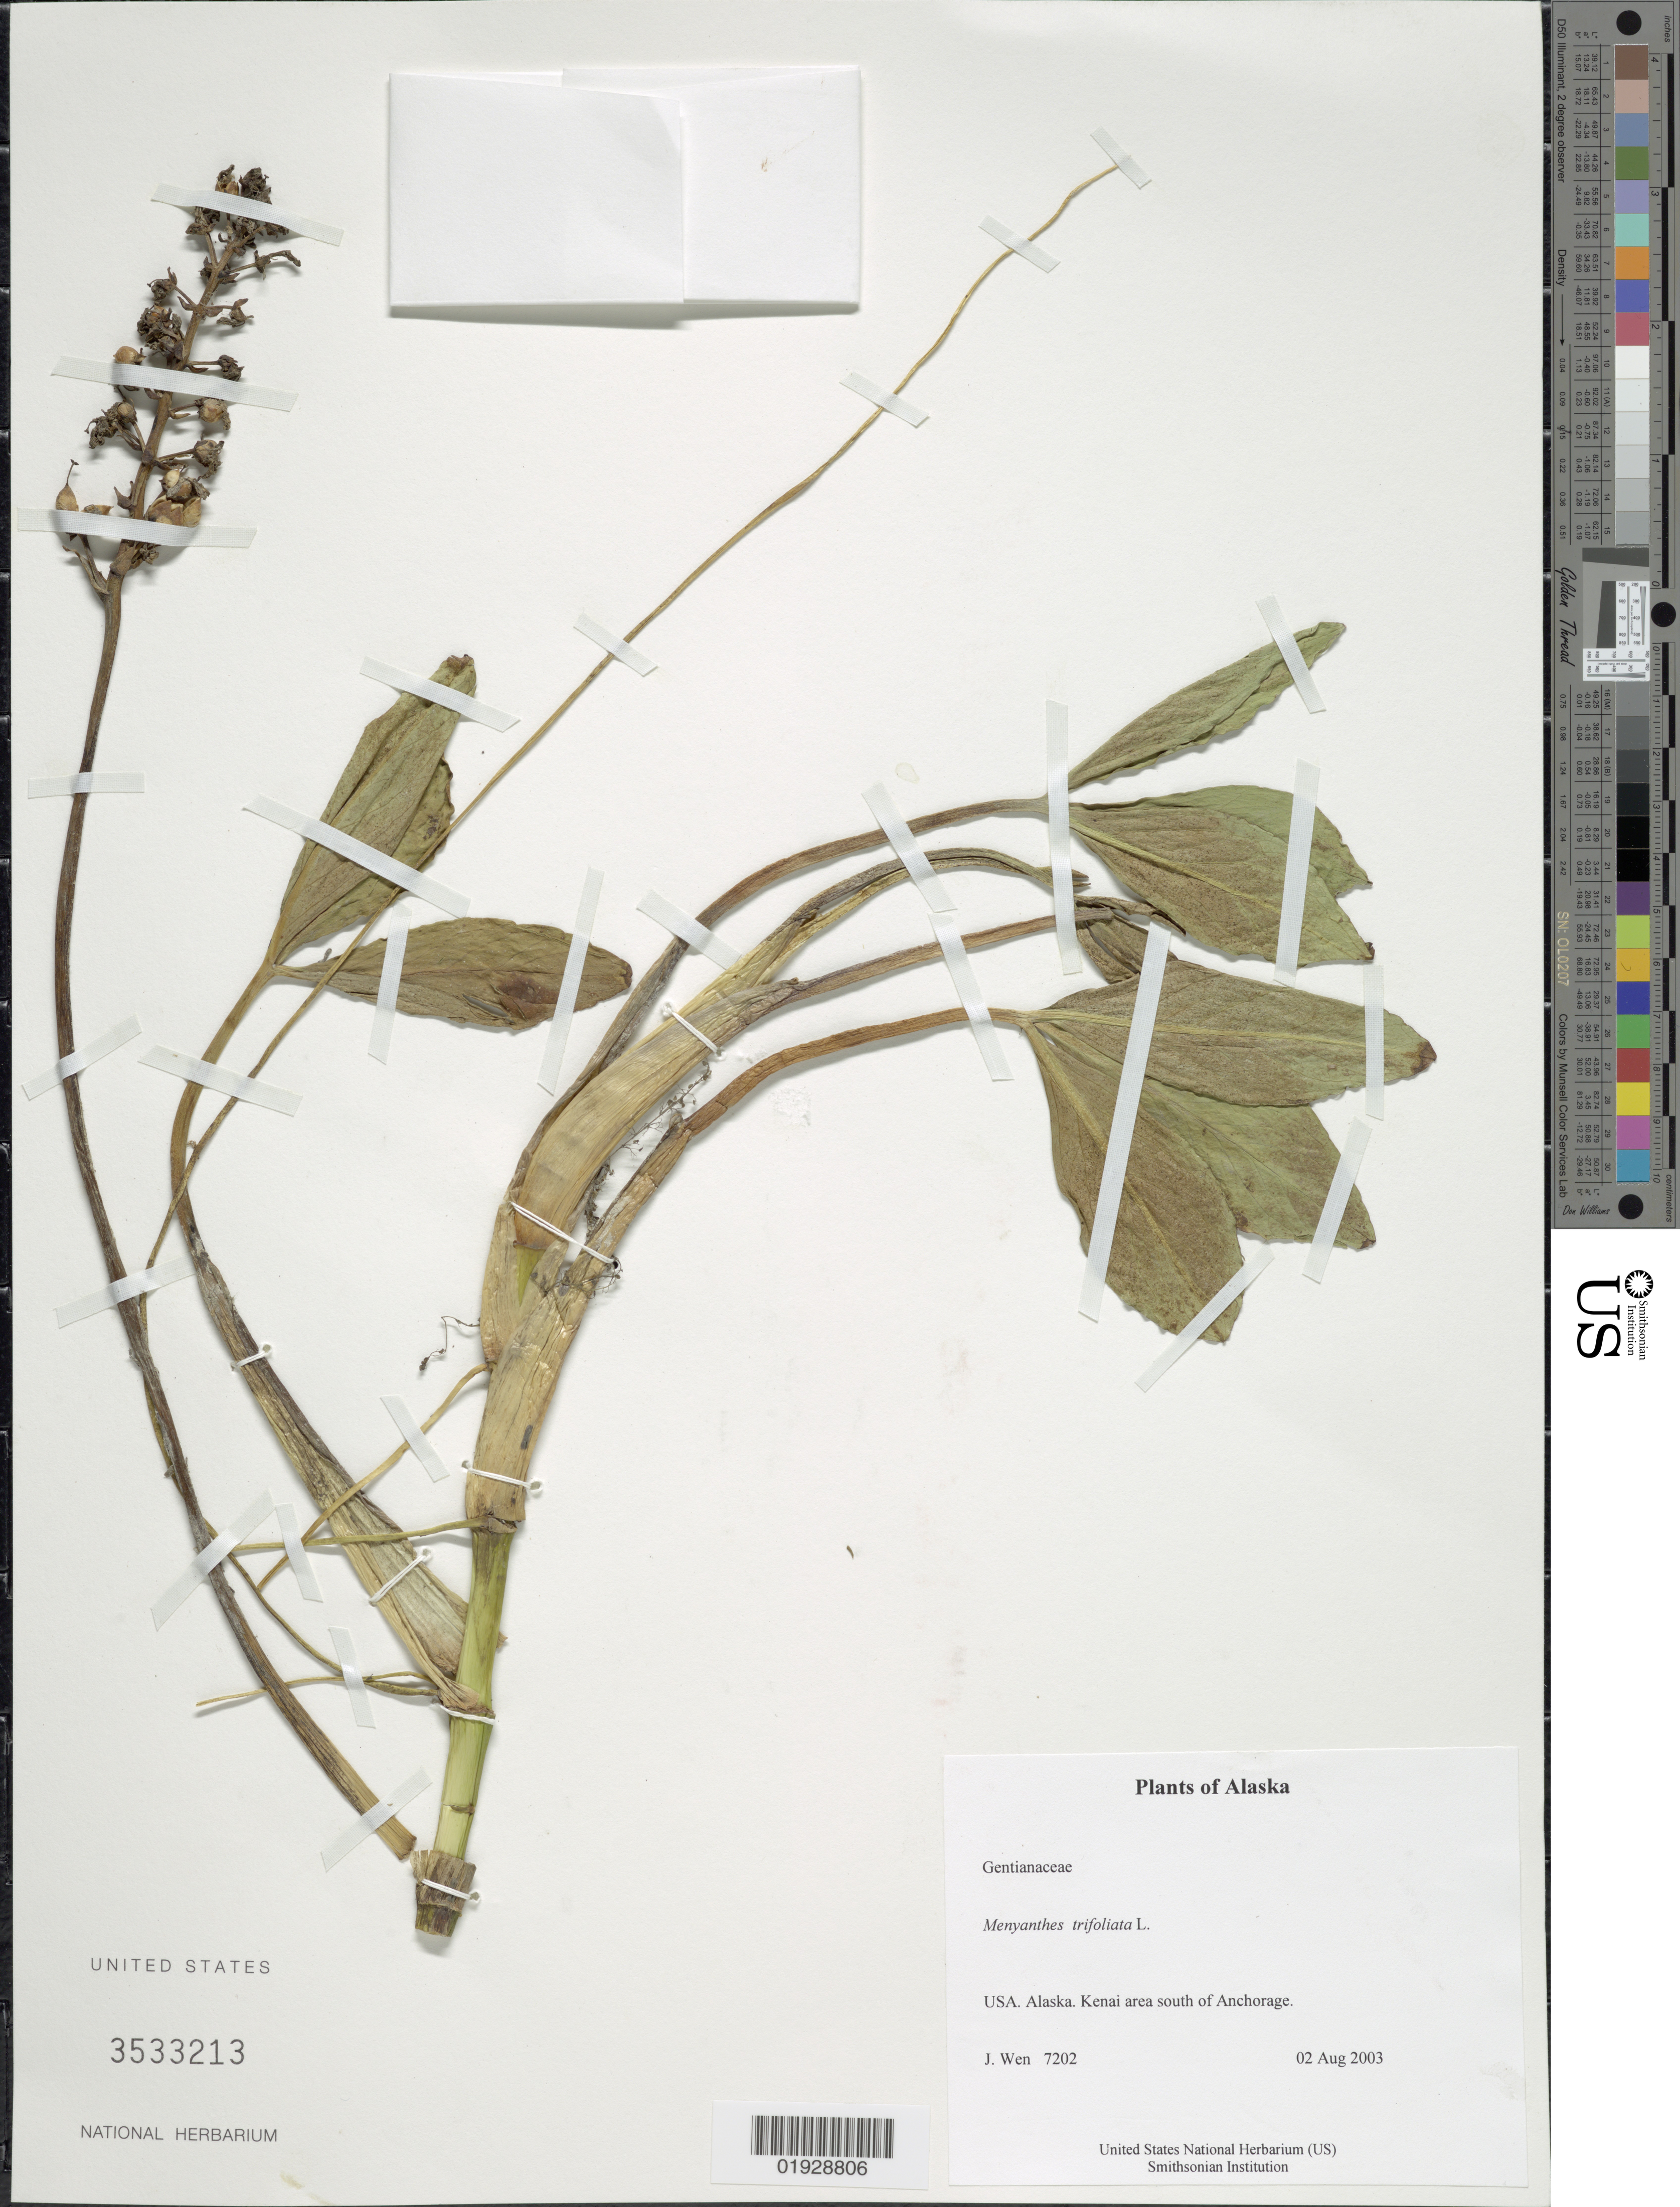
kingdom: Plantae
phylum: Tracheophyta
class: Magnoliopsida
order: Asterales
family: Menyanthaceae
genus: Menyanthes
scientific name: Menyanthes trifoliata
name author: L.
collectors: J. Wen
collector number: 7202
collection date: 2003-08-02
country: United States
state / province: Alaska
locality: Kenai area south of Anchorage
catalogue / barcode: US 3533213